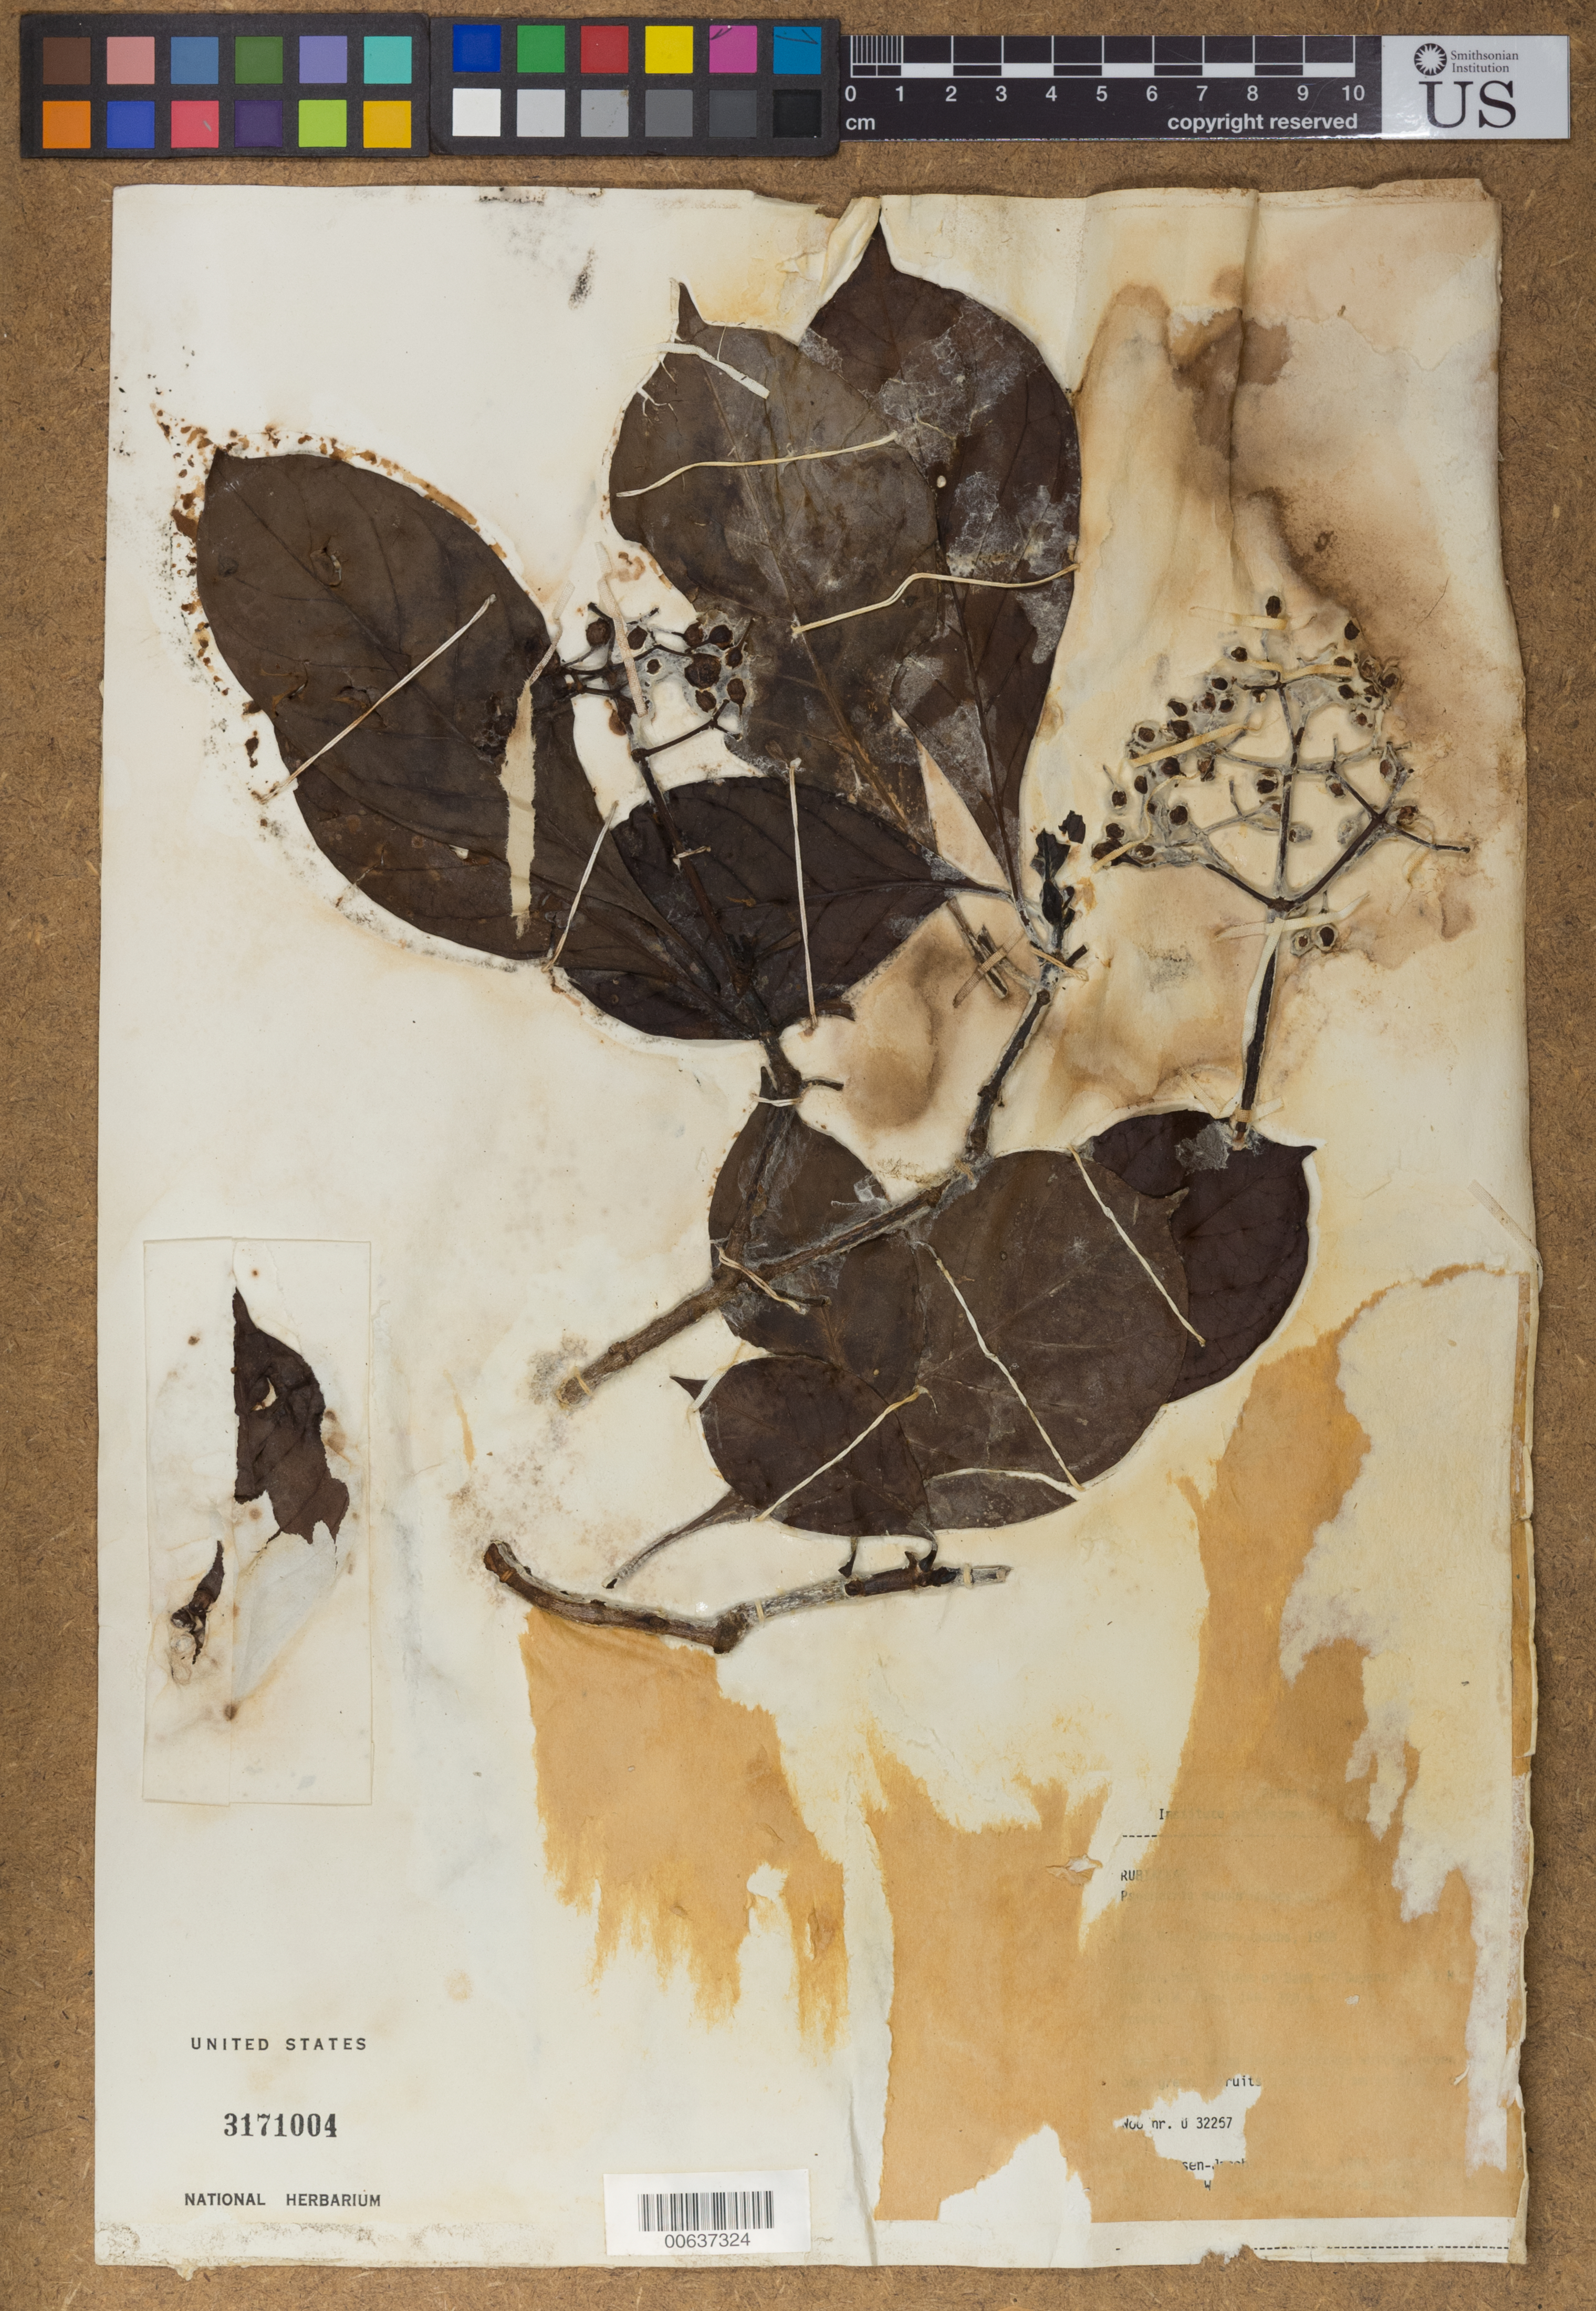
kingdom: Plantae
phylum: Tracheophyta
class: Magnoliopsida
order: Gentianales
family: Rubiaceae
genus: Psychotria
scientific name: Psychotria mapourioides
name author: DC.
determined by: Jansen-Jacobs, M. J., (U), Nationaal Herbarium Nederland, Utrecht University branch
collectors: M. J. Jansen-Jacobs, B. Welle, A. .R. A. Görts-van Rijn & R. C. Ek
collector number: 1268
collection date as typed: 26-Nov-87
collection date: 1987-11-26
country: Guyana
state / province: U. Takutu-U. Essequibo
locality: Bank of Guyana, slope of, Kanuku Mts.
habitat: Forest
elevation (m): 140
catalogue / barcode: US 3171004